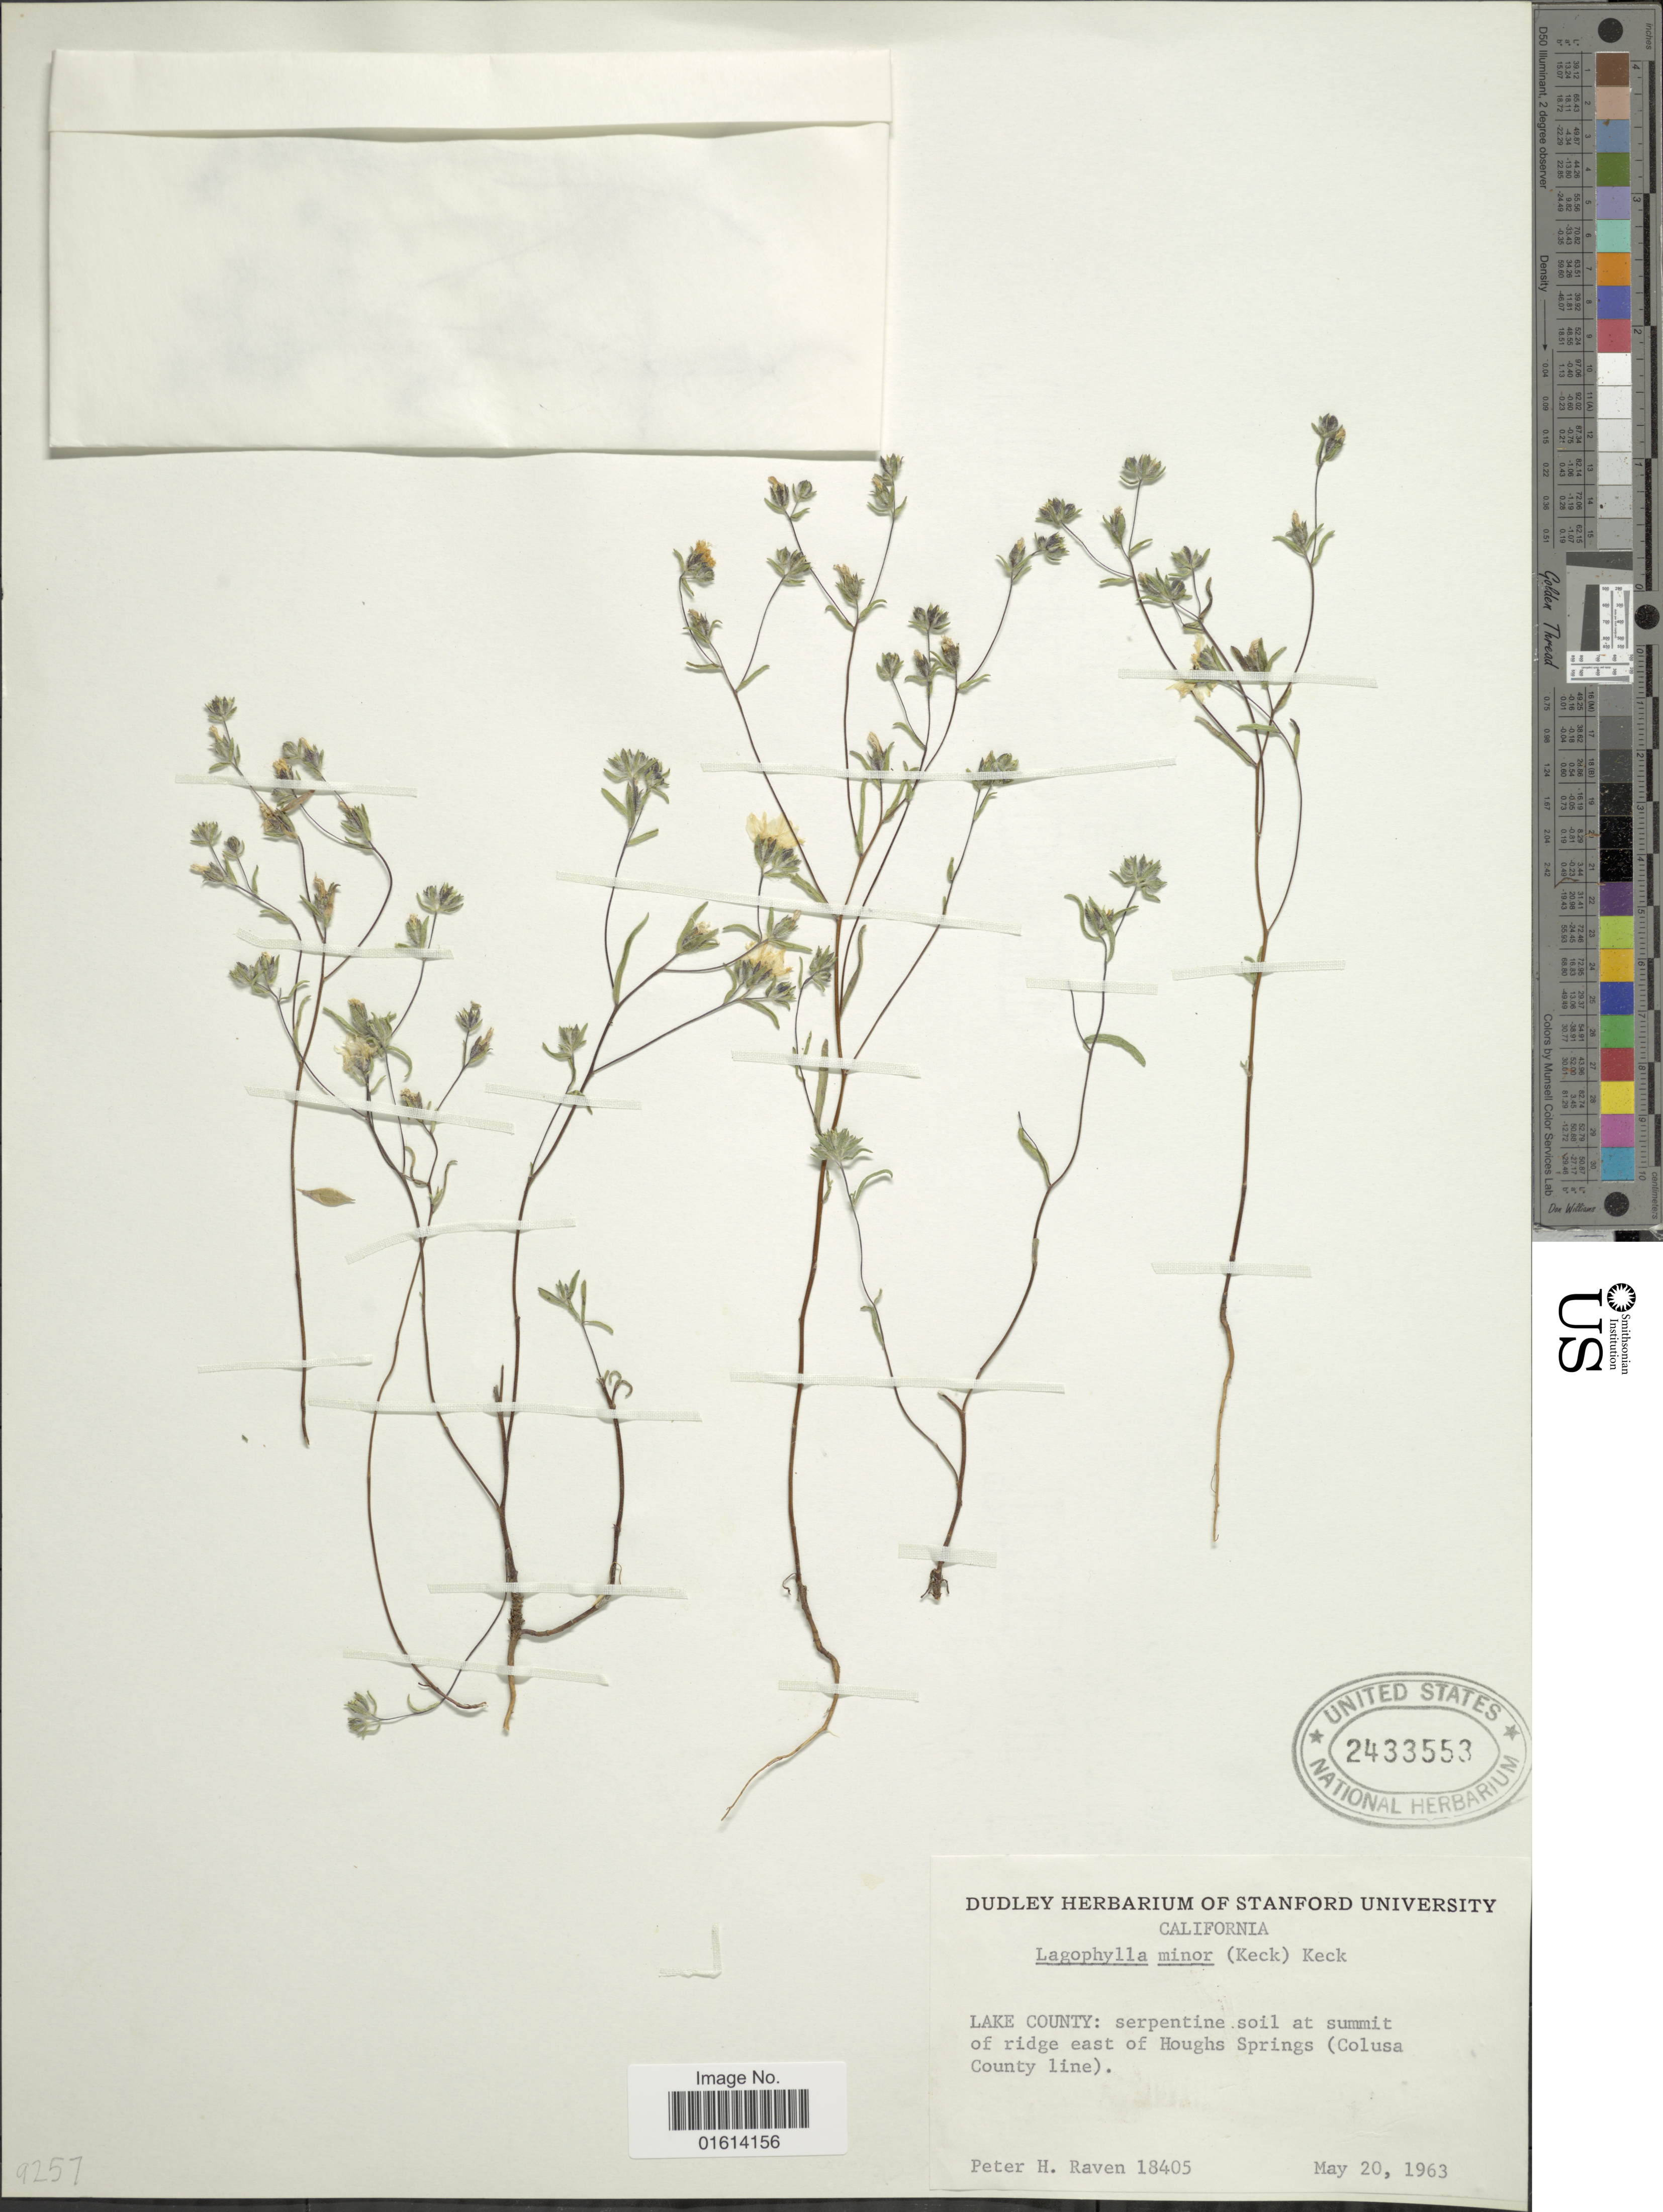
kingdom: Plantae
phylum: Tracheophyta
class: Magnoliopsida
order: Asterales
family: Asteraceae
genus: Lagophylla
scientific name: Lagophylla minor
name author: (D.D. Keck) D.D. Keck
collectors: P. Raven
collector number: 18405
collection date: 1963-05-20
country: United States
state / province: California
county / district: Lake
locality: Lake County, at summit of ridge east of Houghs Springs (Colusa County line)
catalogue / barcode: US 2433553